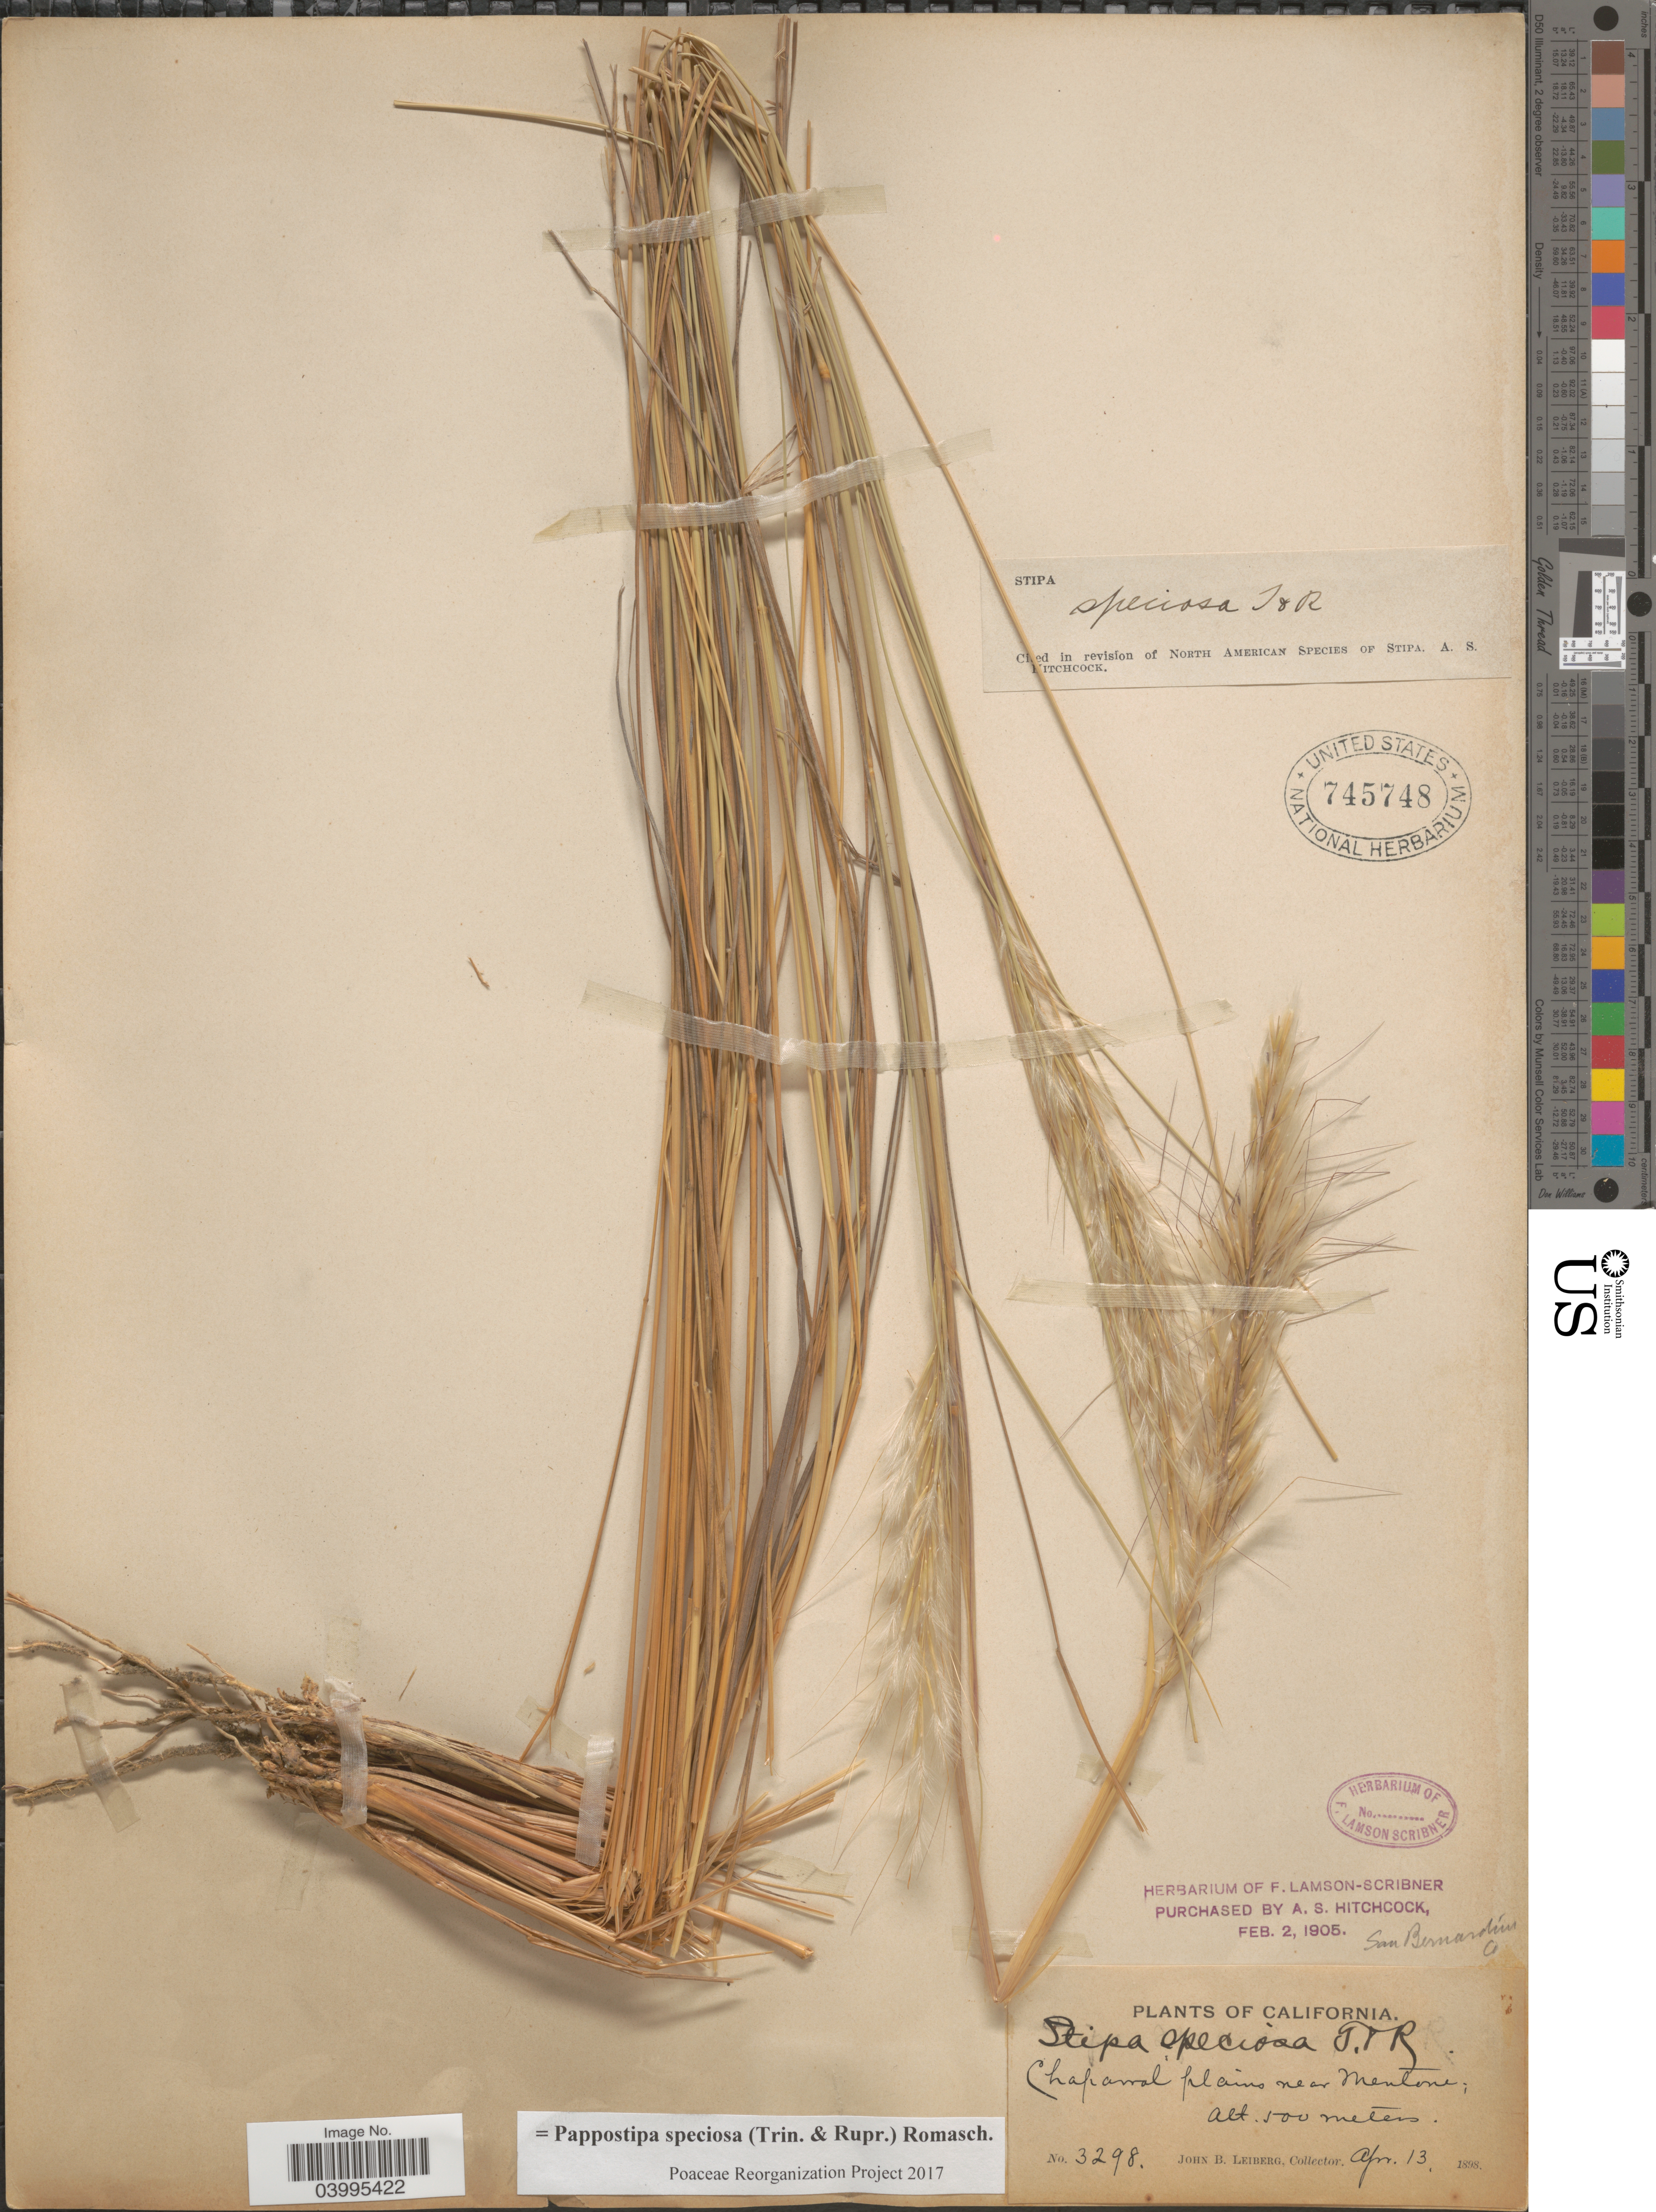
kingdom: Plantae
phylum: Tracheophyta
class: Liliopsida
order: Poales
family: Poaceae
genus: Pappostipa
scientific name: Pappostipa speciosa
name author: (Trin. & Rupr.) Romasch.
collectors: J. B. Leiberg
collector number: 3298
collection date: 1898-04-13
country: United States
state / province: California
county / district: San Bernardino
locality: Chaparral plains near Mentone. San Bernardino Co.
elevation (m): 500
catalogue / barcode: US 745748